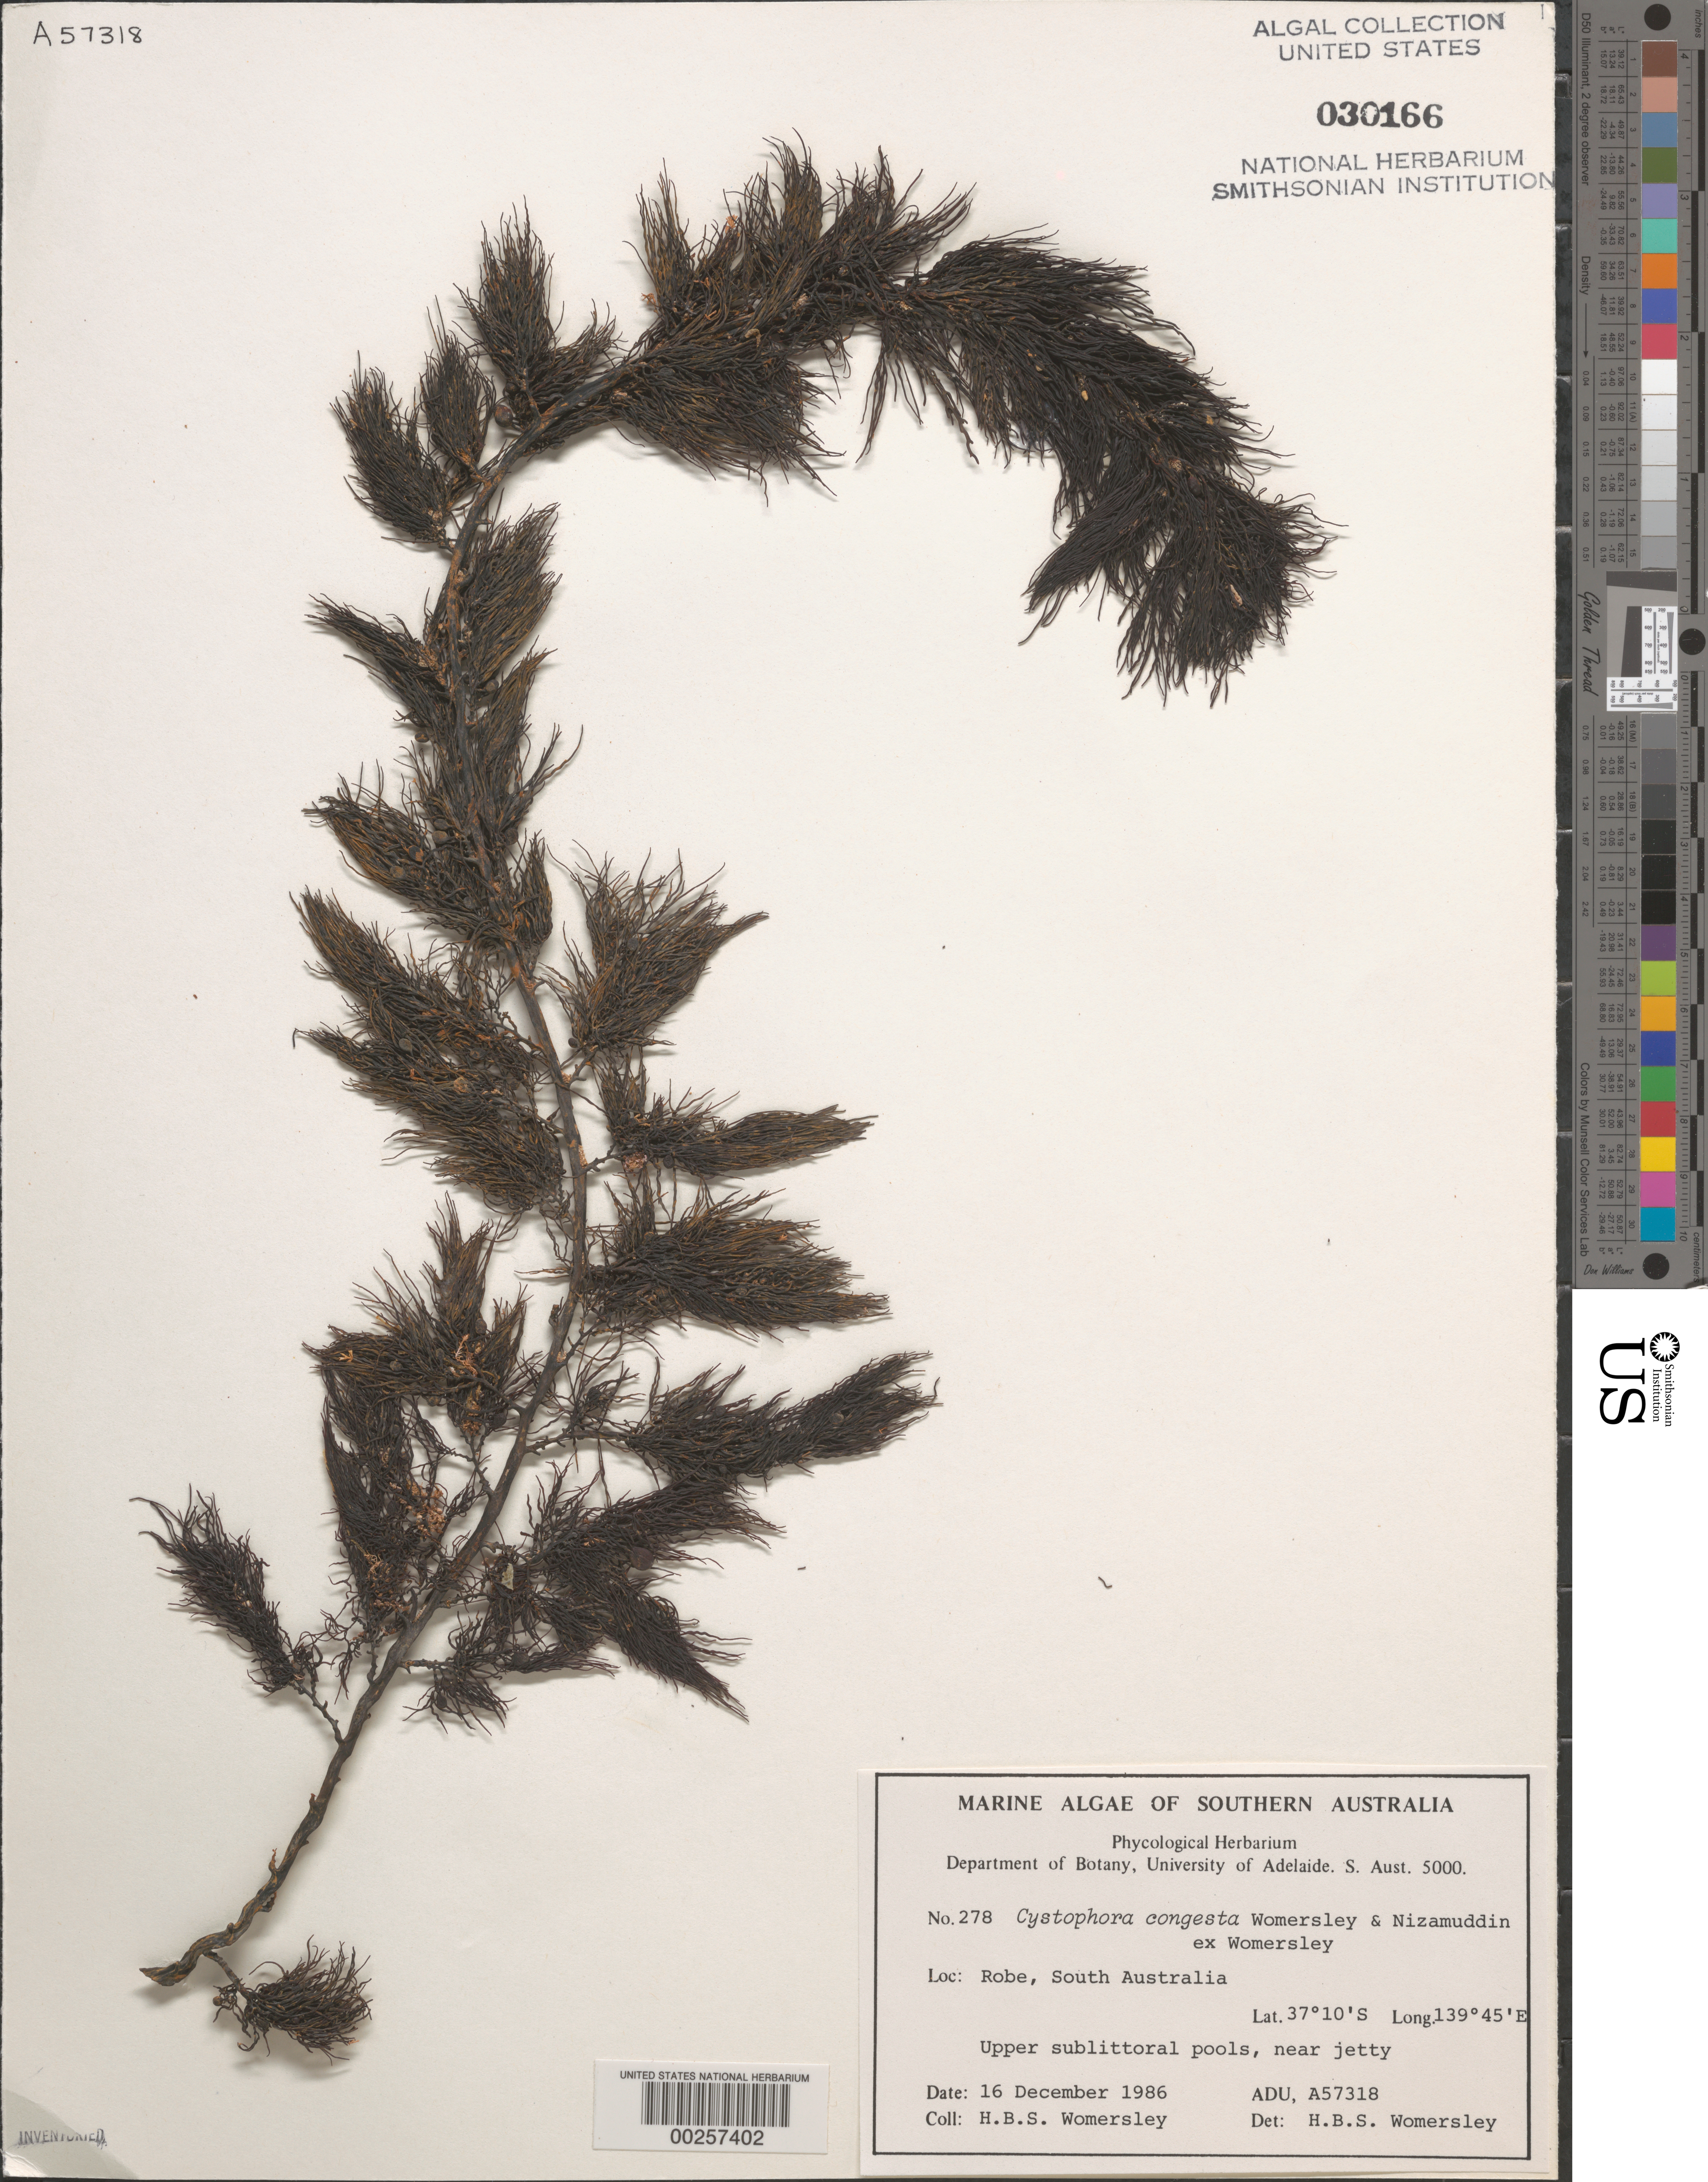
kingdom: Chromista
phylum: Ochrophyta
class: Phaeophyceae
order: Fucales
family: Sargassaceae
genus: Cystophora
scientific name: Cystophora retroflexa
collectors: H. B. S. Womersley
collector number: ADU A57318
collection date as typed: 16 Dec 1986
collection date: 1986-12-16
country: Australia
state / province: South Australia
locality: Robe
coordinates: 37 10' S, 139 45' E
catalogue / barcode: US 30166